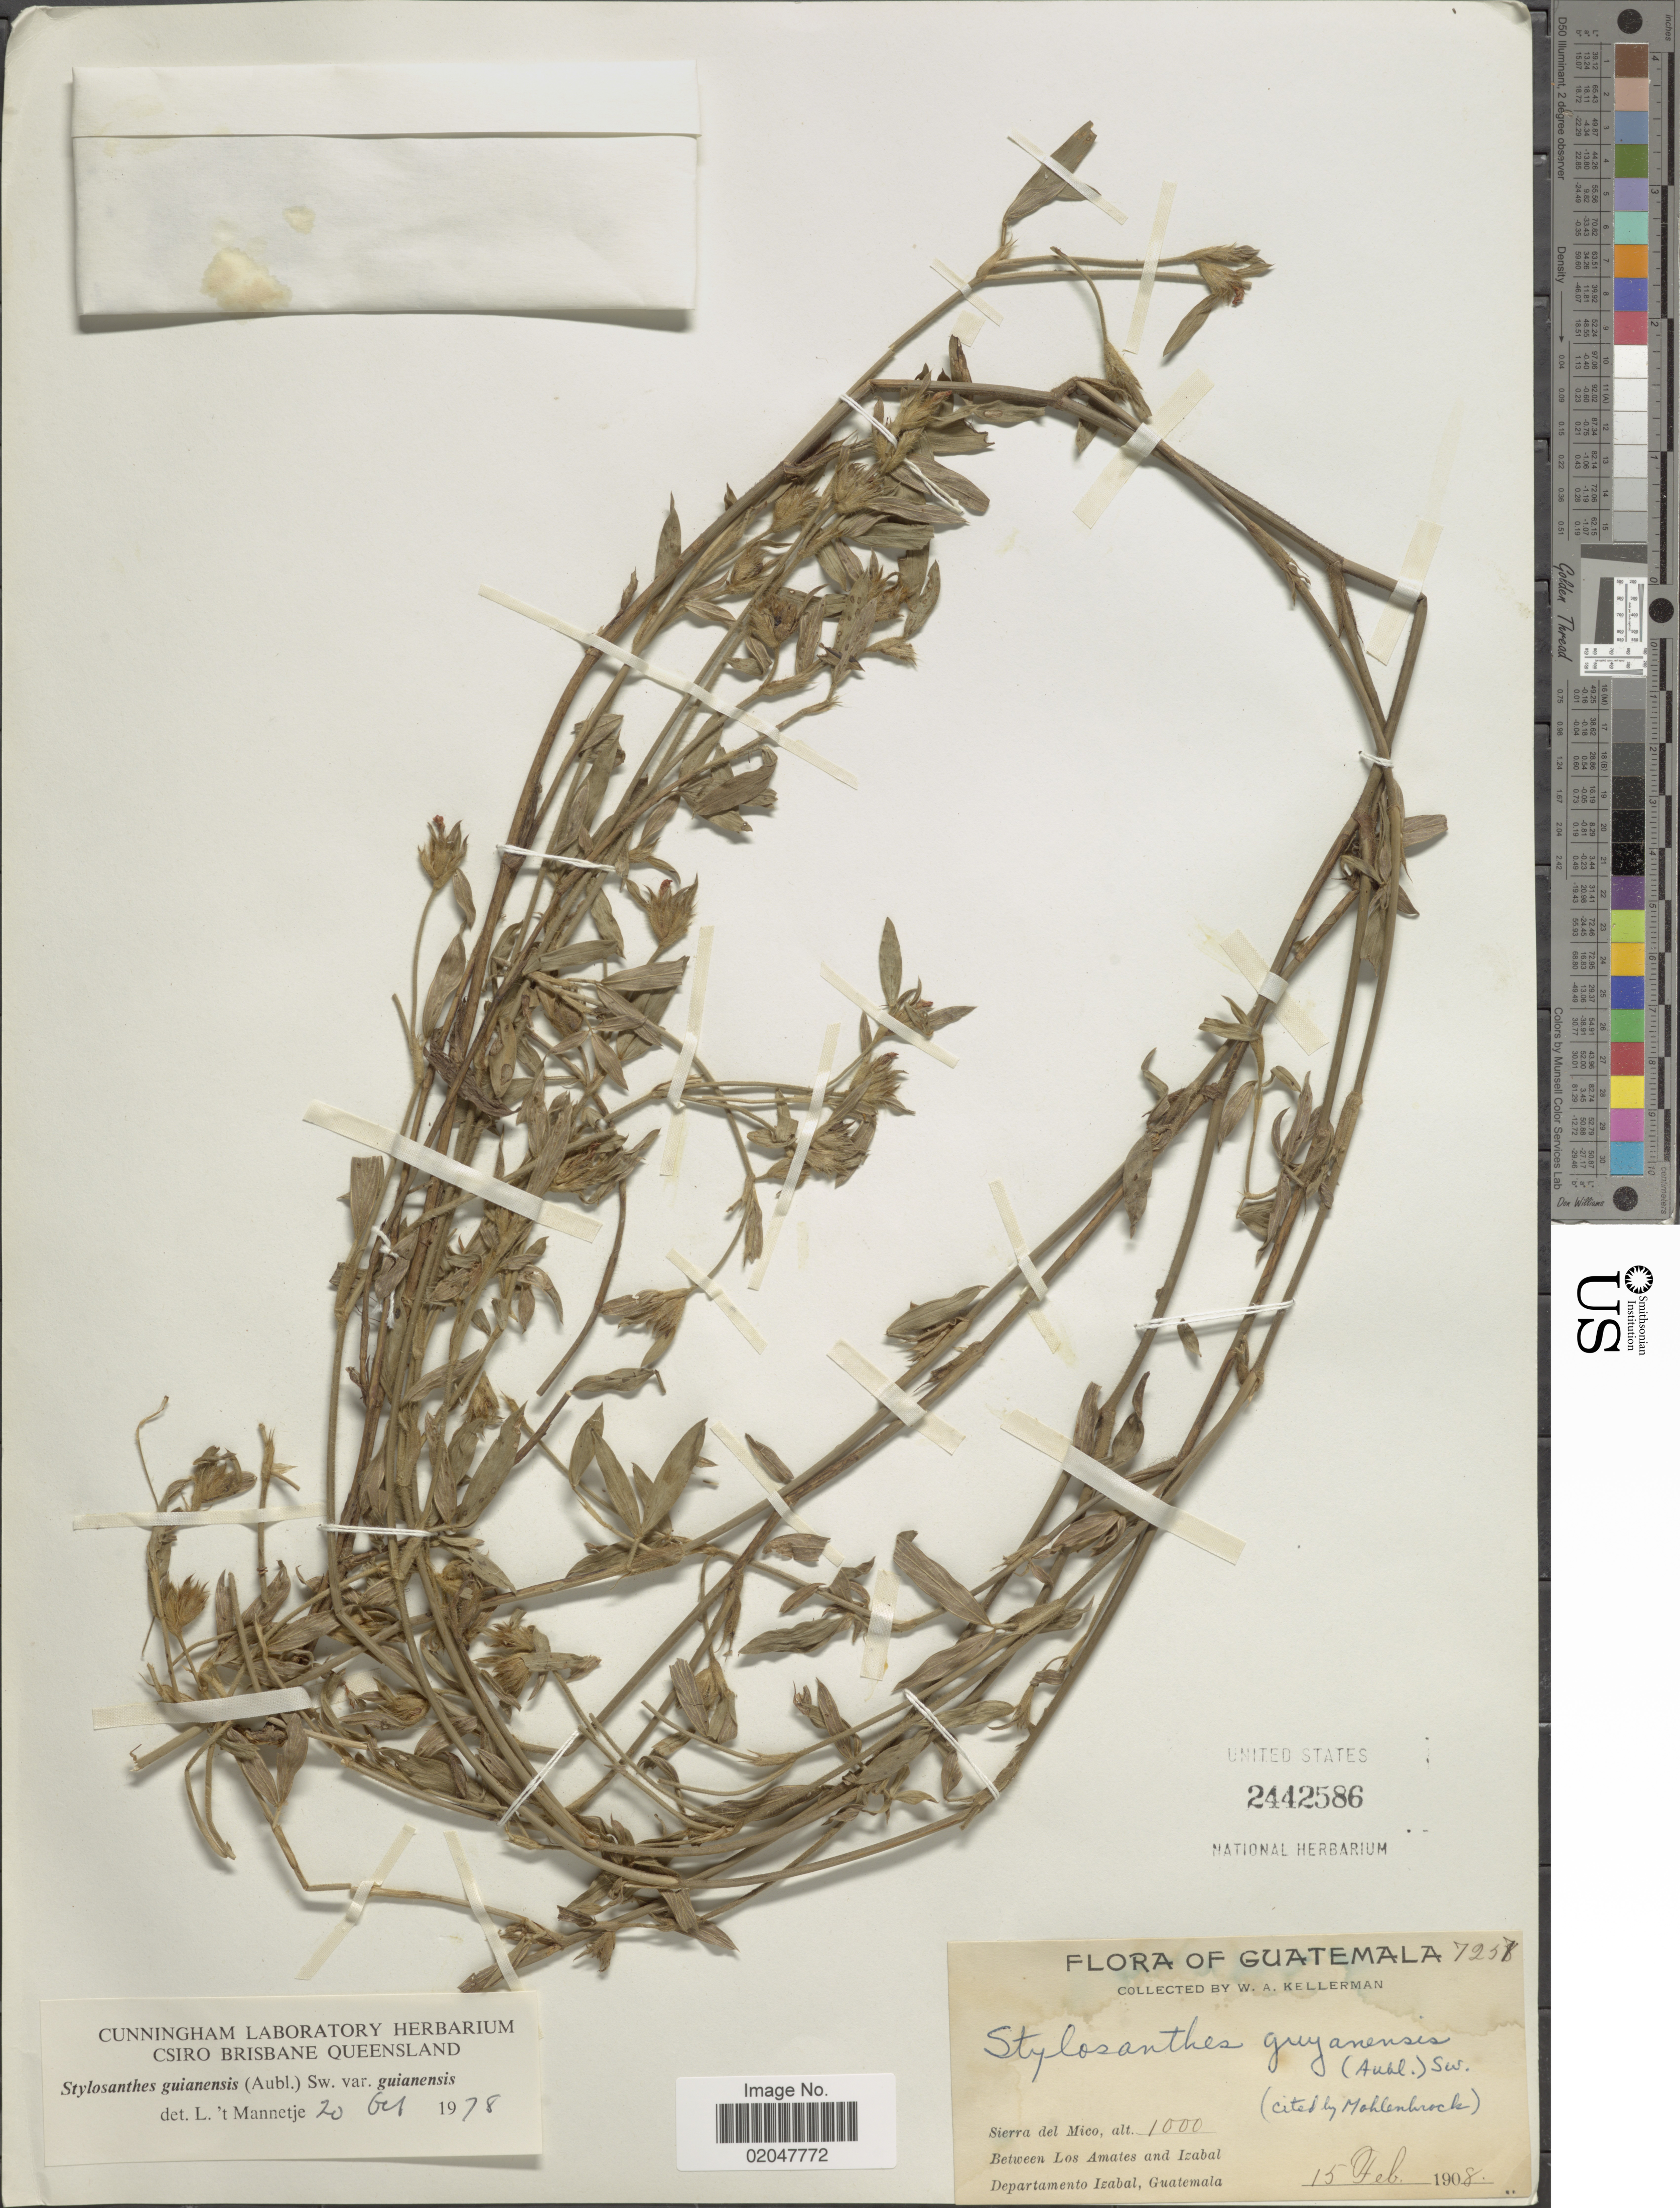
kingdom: Plantae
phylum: Tracheophyta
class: Magnoliopsida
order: Fabales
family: Fabaceae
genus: Stylosanthes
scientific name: Stylosanthes guianensis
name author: (Aubl.) Sw.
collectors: W. Kellerman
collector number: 7251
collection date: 1908-02-15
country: Guatemala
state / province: Izabal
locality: Sierra del Mico, Between Los Amates and Izabal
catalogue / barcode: US 2442586